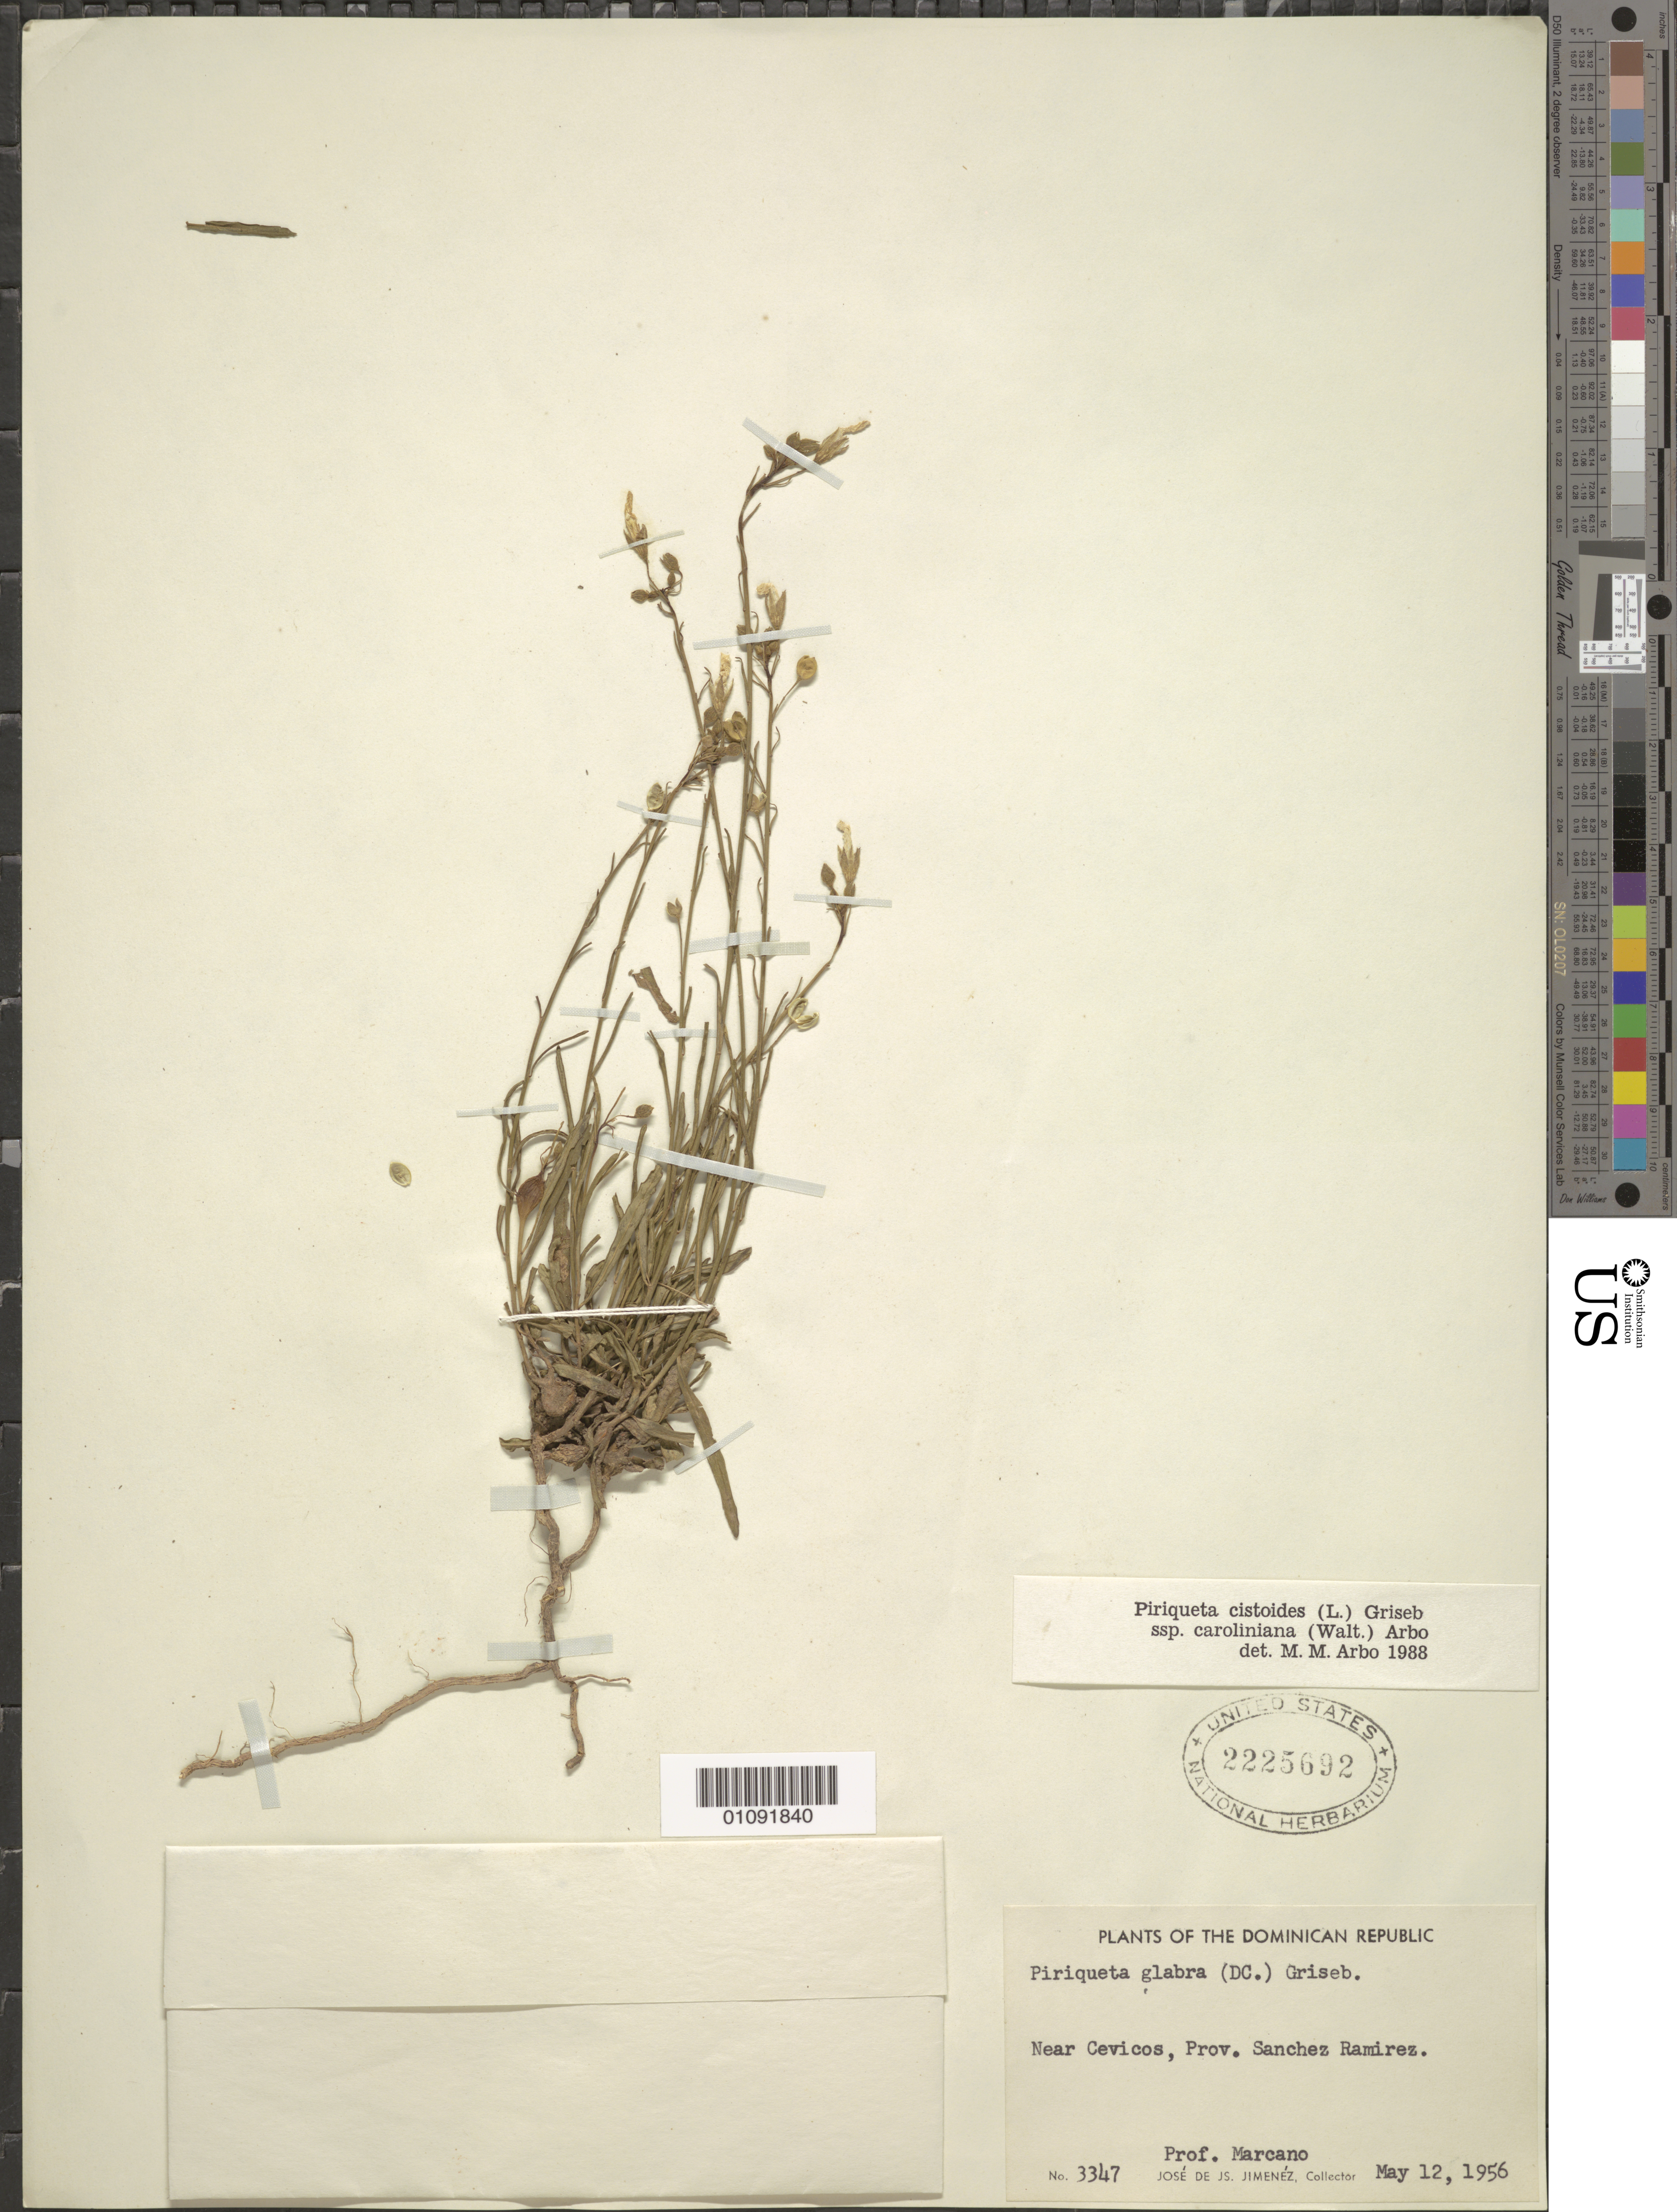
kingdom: Plantae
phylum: Tracheophyta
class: Magnoliopsida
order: Malpighiales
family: Turneraceae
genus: Piriqueta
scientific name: Piriqueta cistoides subsp. cistoides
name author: (L.) Griseb.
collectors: J. J. Jiménez Almonte & R. A. Howard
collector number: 3347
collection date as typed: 12 May 1956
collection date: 1956-05-12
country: Dominican Republic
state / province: Sánchez Ramírez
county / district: Cotui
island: Hispaniola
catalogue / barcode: US 2225692